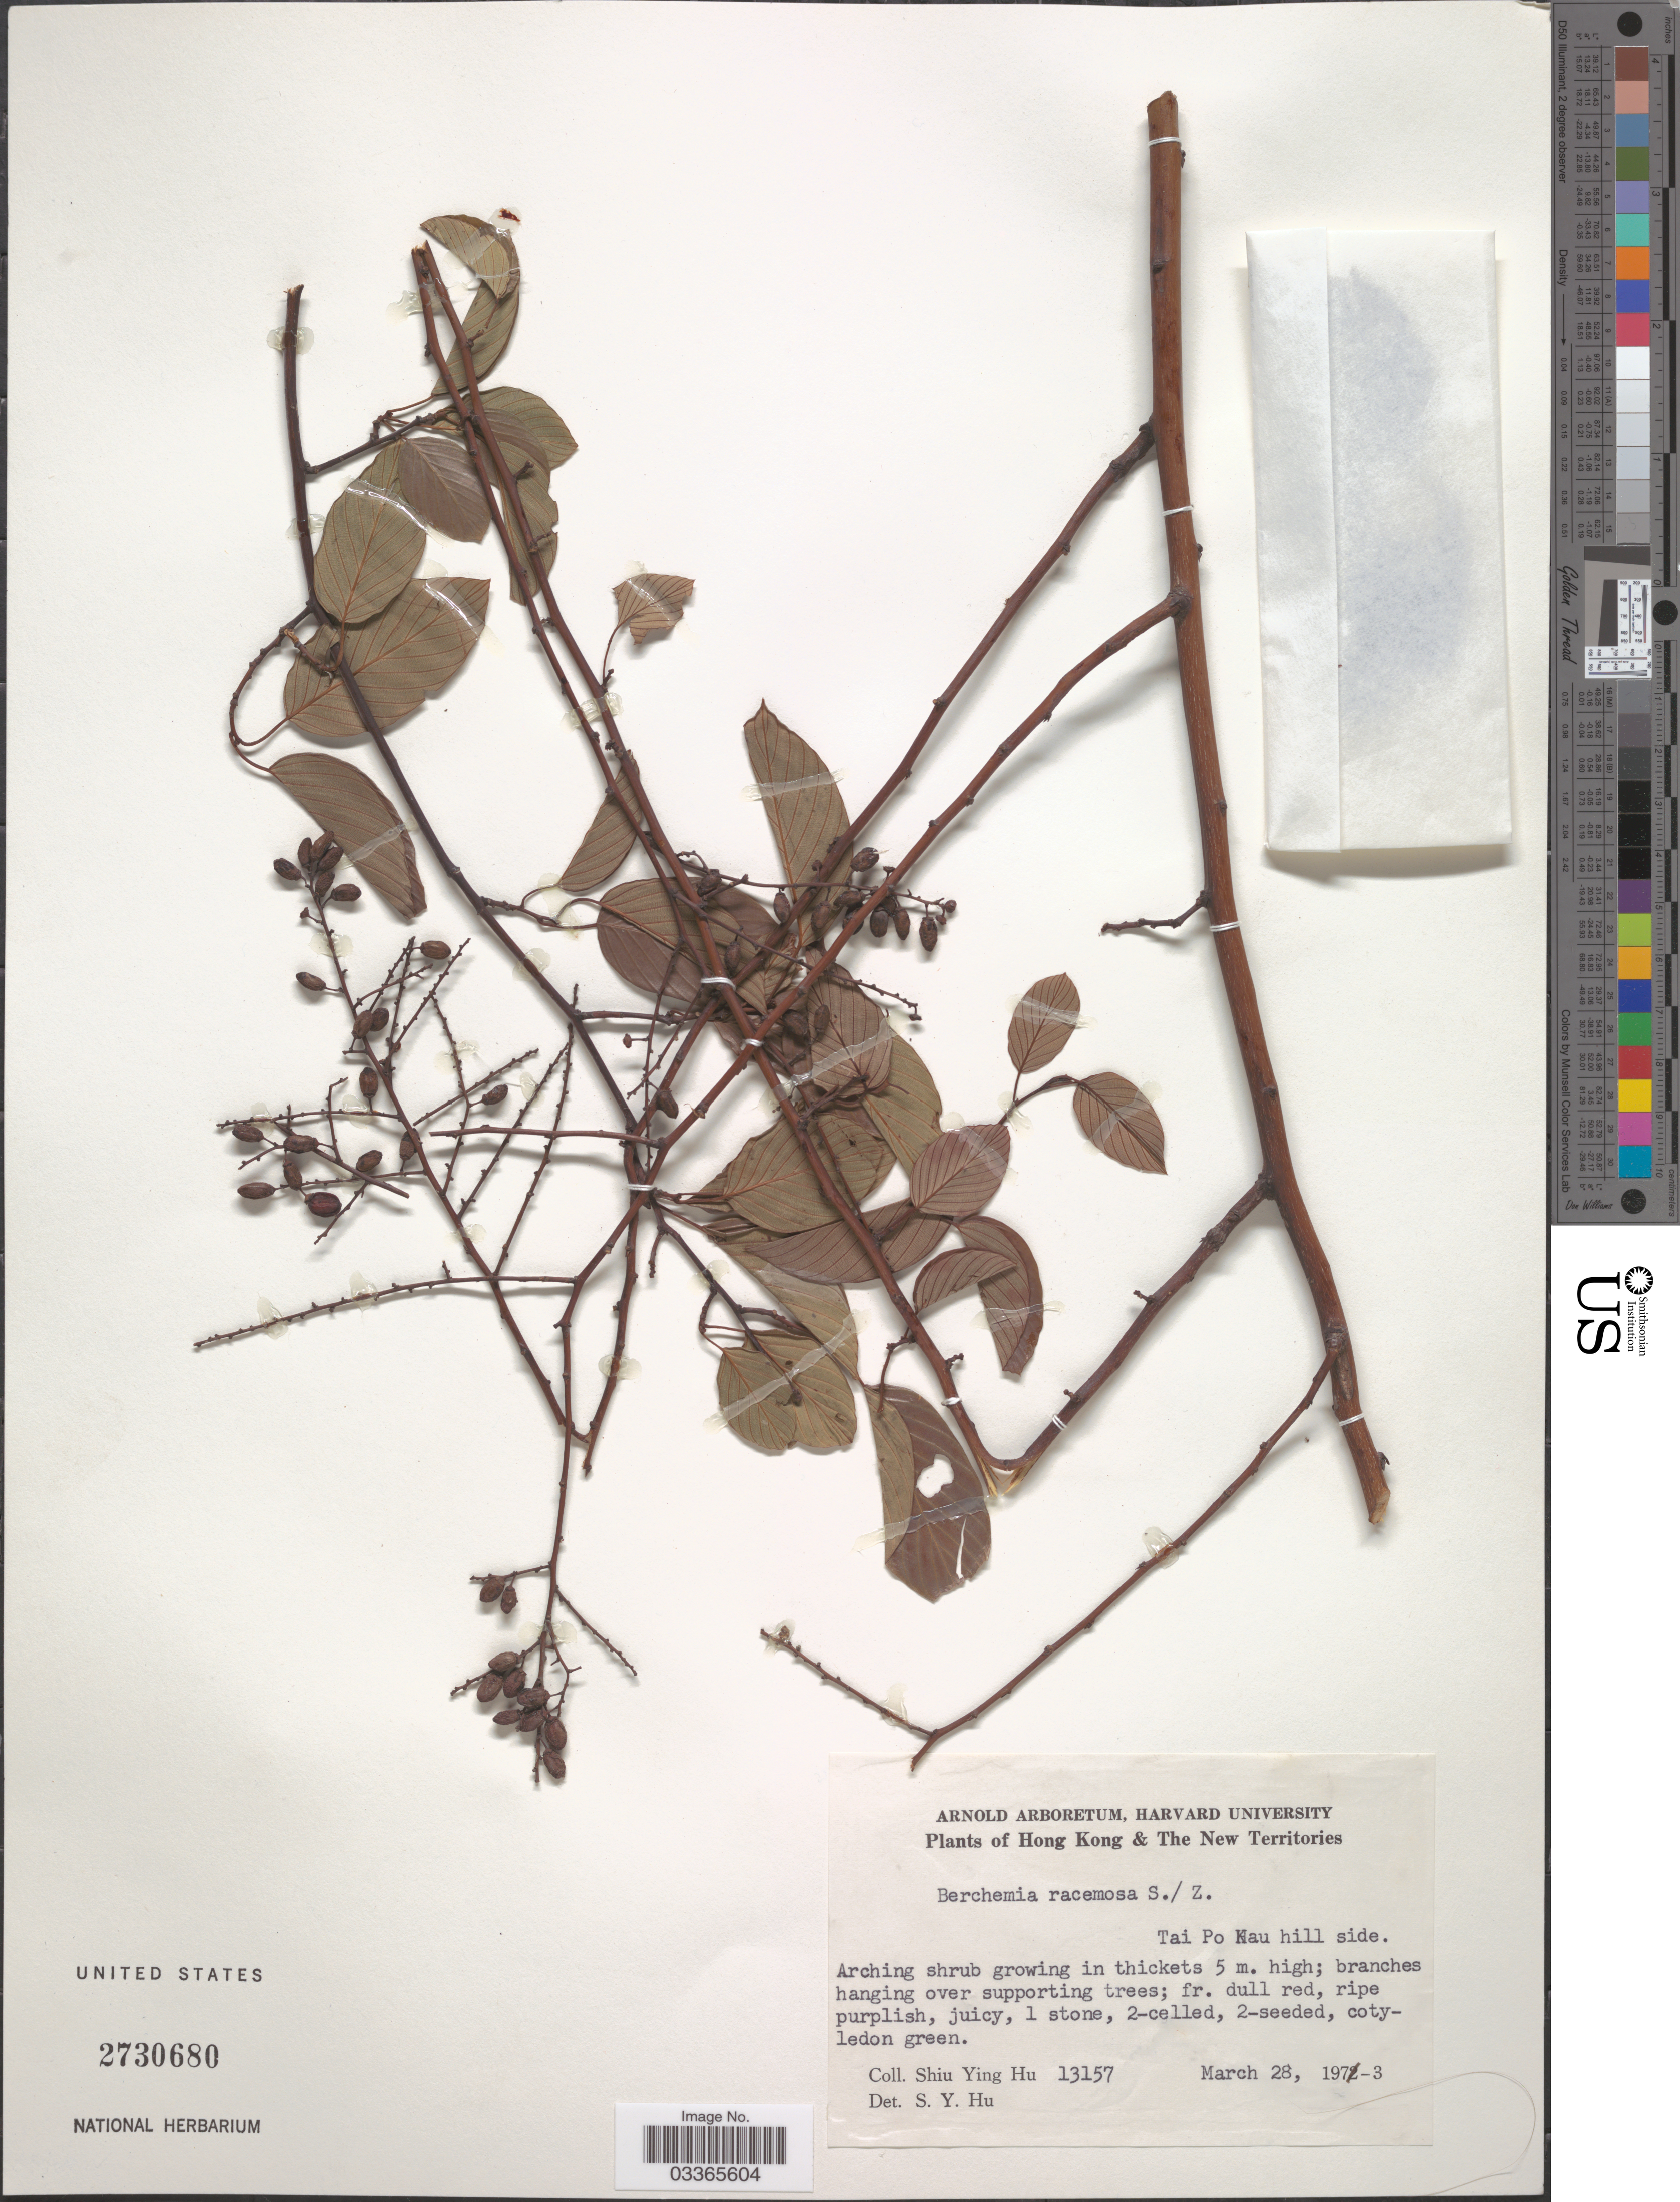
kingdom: Plantae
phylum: Tracheophyta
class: Magnoliopsida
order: Rosales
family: Rhamnaceae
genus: Berchemia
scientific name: Berchemia racemosa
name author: Siebold & Zucc.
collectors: S. Y. Hu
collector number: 13157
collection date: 1973-03-28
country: China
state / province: Hong Kong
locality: The New Territories, Tai Po Nau hill side.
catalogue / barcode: US 2730680